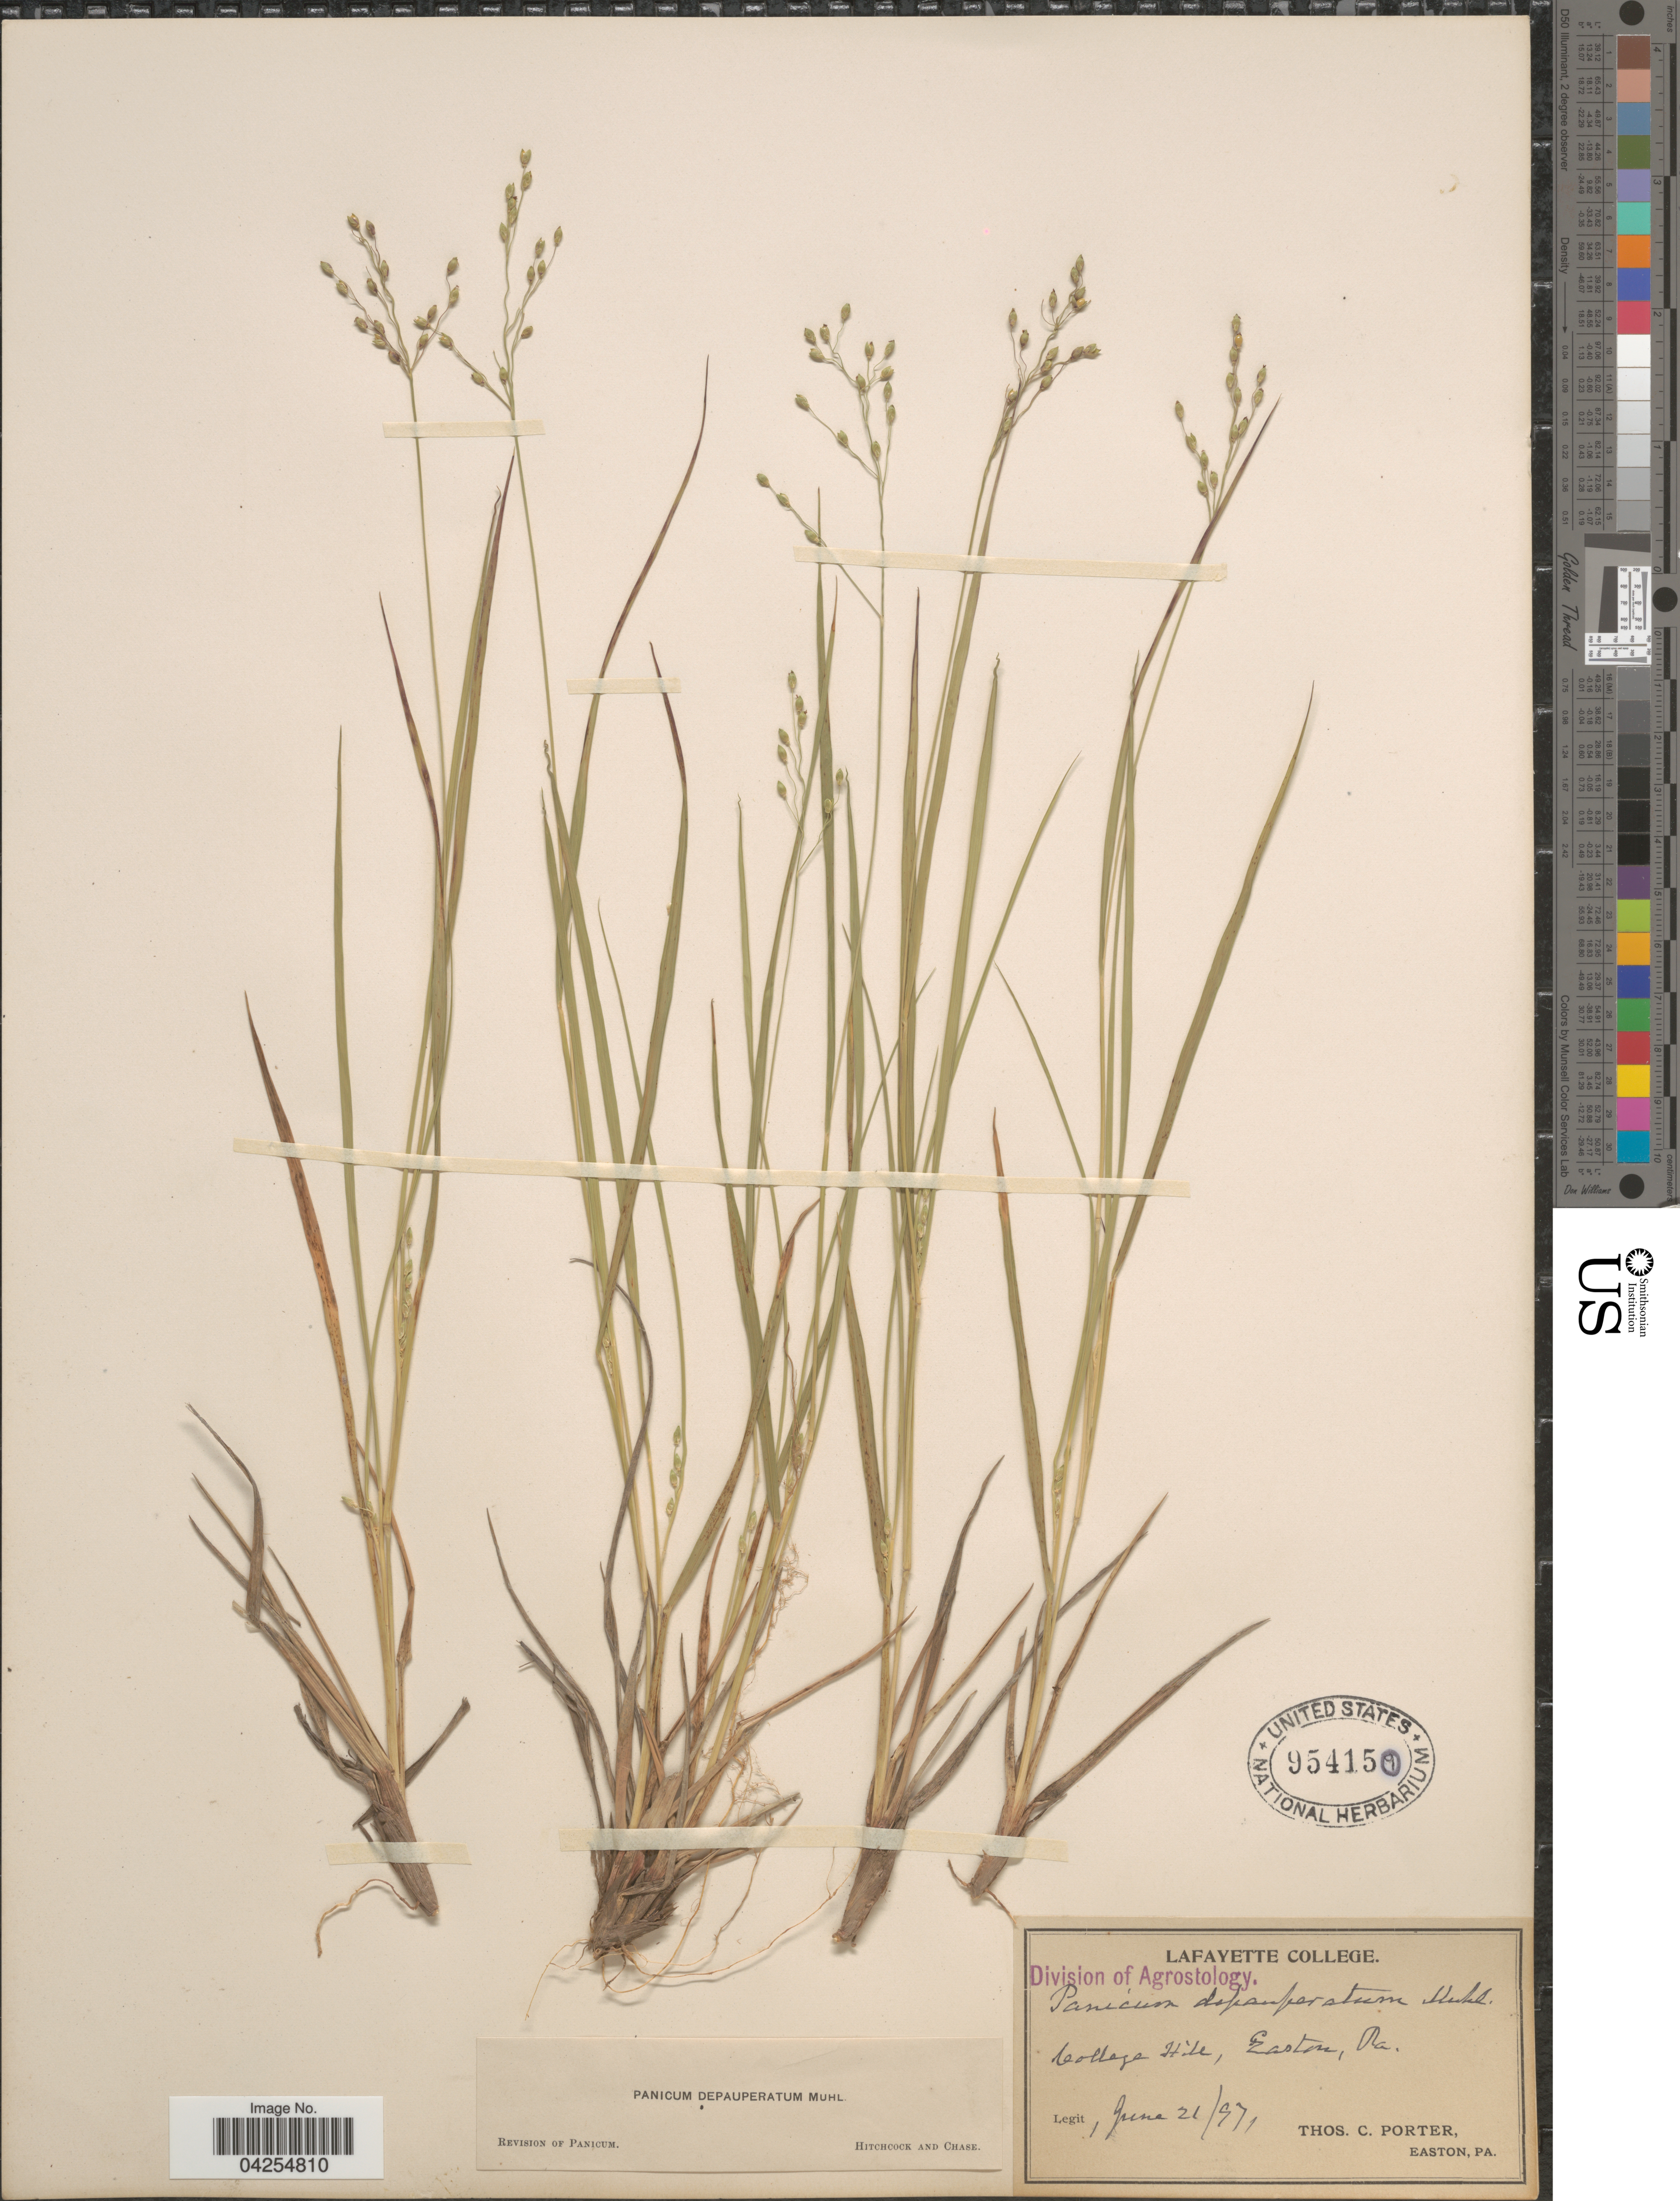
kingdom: Plantae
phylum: Tracheophyta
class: Liliopsida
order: Poales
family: Poaceae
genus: Dichanthelium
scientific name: Dichanthelium depauperatum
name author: (Muhl.) Gould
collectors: T. Porter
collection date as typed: Transcribed d/m/y: 21/6/97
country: United States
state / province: Pennsylvania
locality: College Hill, Easton.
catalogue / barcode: US 954150